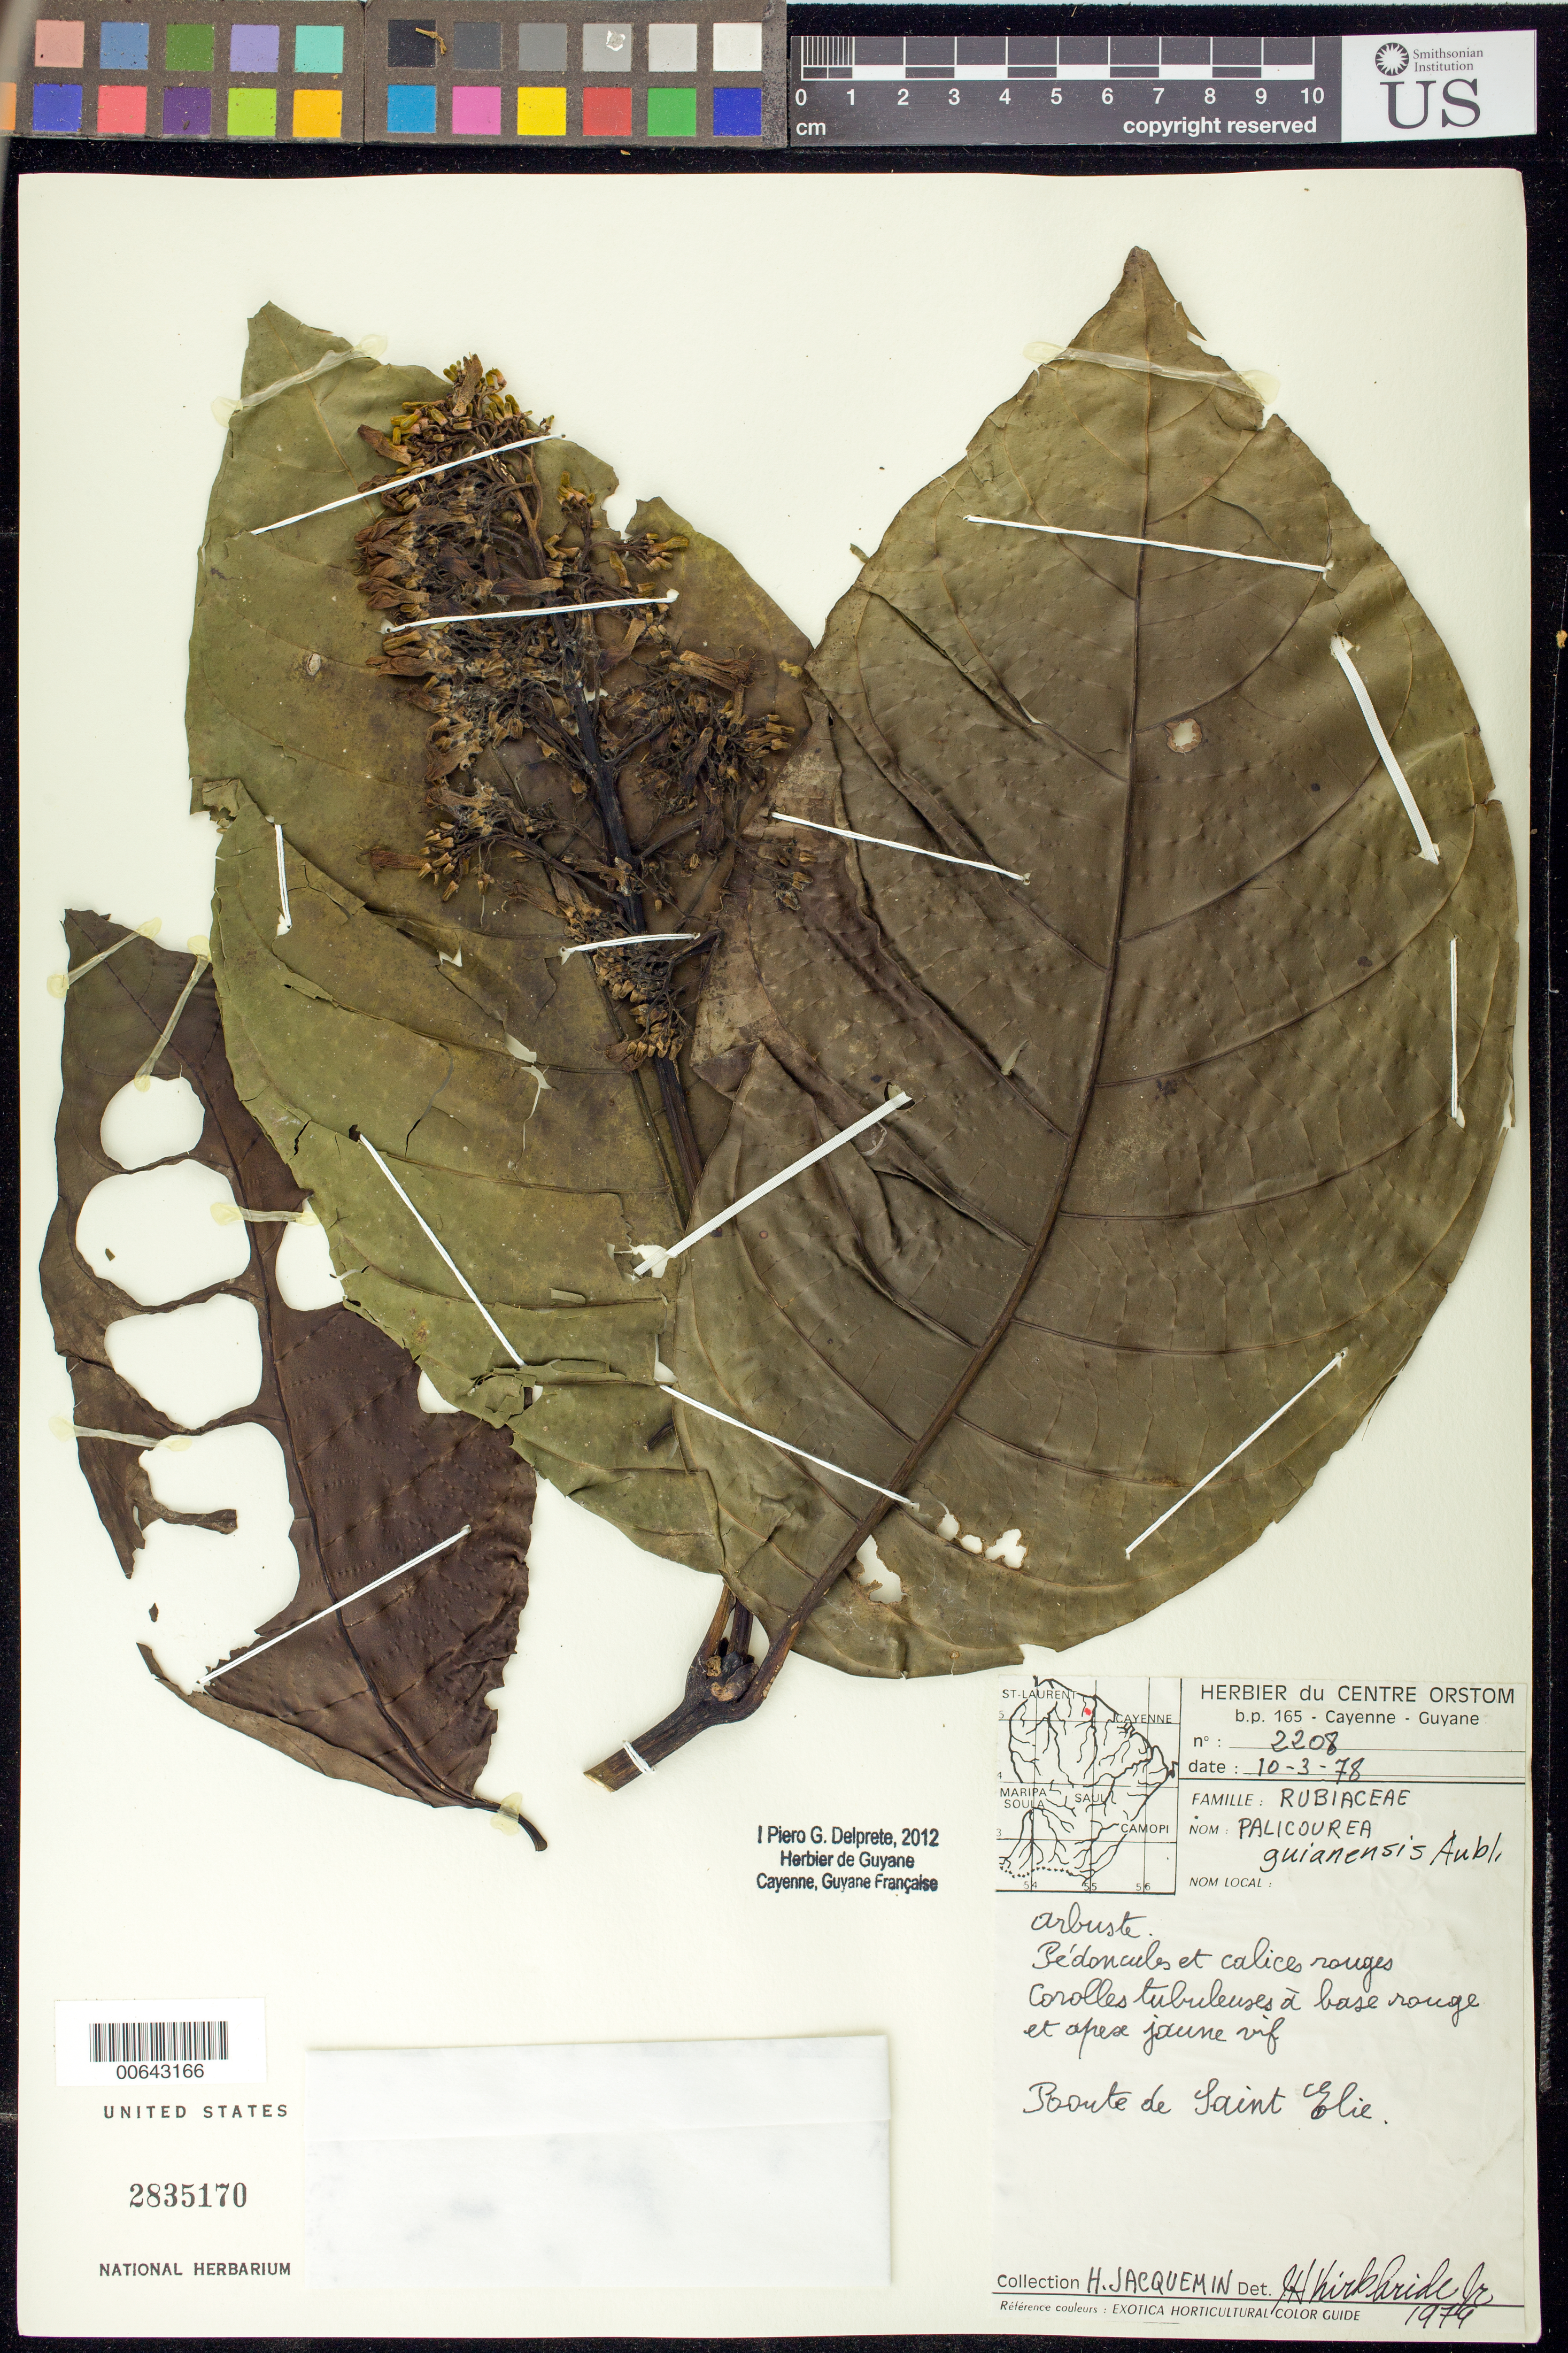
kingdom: Plantae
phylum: Tracheophyta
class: Magnoliopsida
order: Gentianales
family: Rubiaceae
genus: Palicourea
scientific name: Palicourea guianensis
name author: Aubl.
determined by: Delprete, P. G., Herb. de Guyane Cay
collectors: H. Jacquemin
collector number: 2208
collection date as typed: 10-Mar-78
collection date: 1978-03-10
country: French Guiana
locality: Route de St. Élie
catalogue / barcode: US 2835170